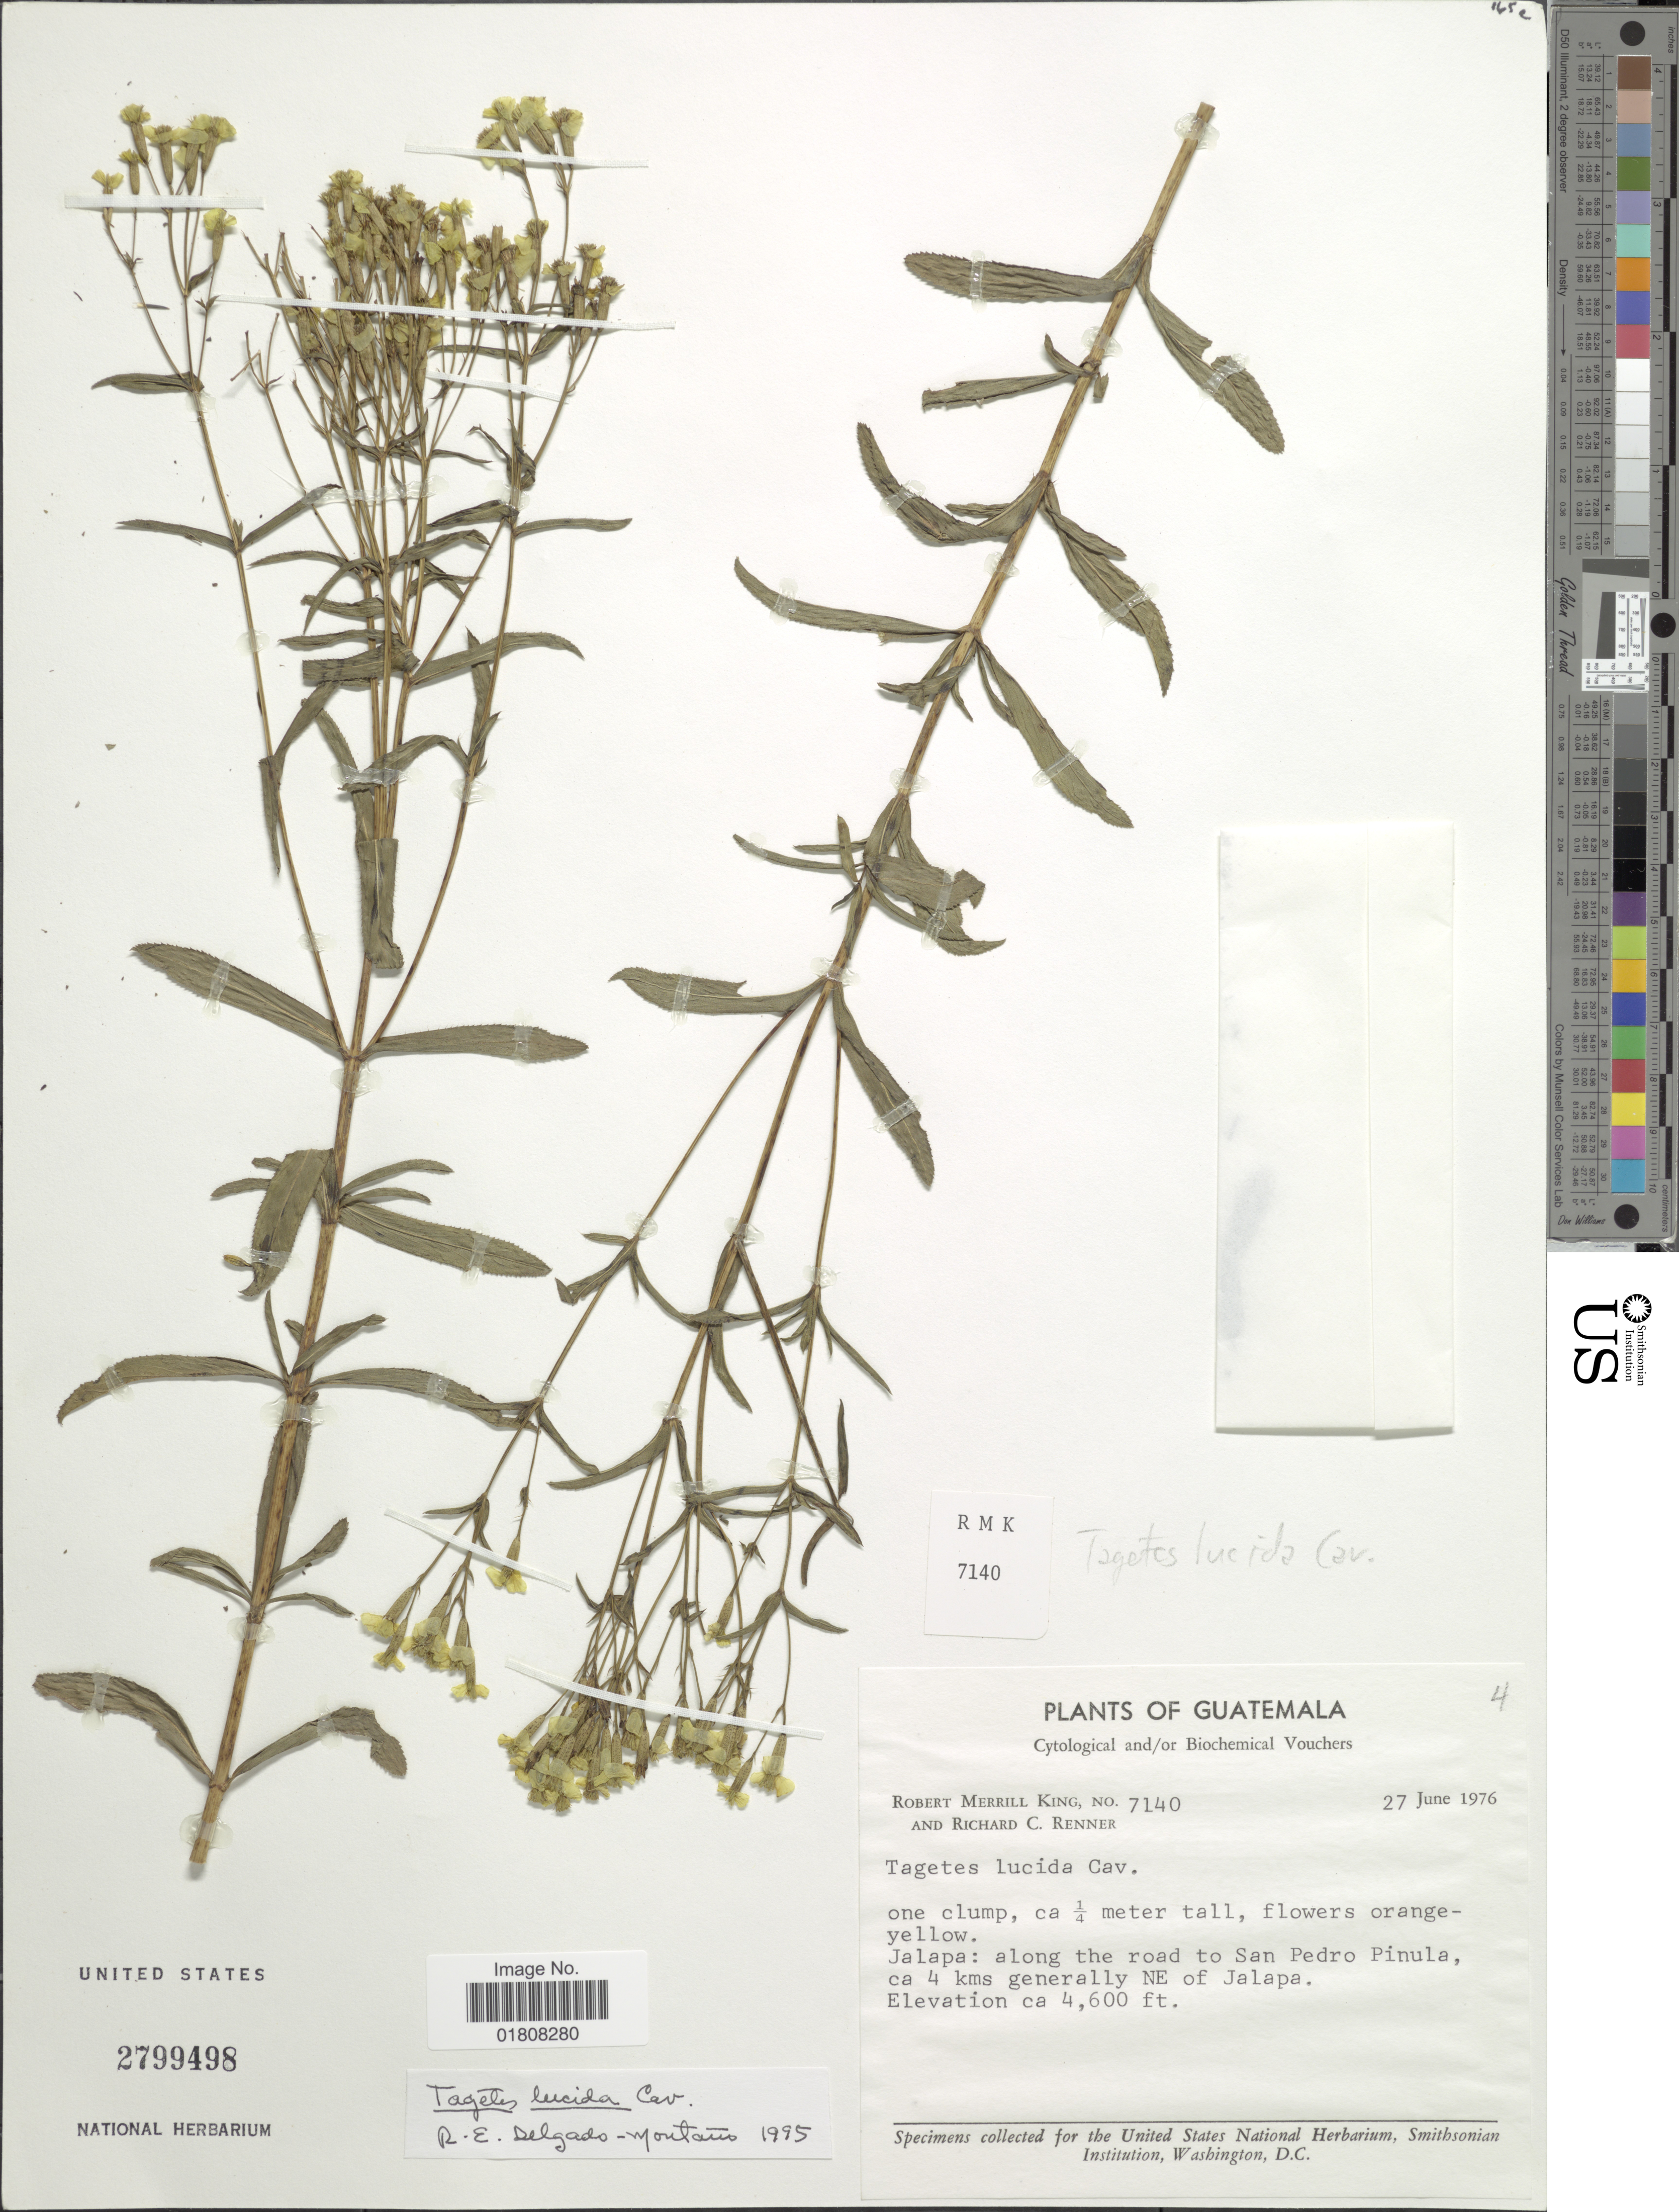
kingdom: Plantae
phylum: Tracheophyta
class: Magnoliopsida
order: Asterales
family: Asteraceae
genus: Tagetes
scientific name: Tagetes lucida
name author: Cav.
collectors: R. M. King & R. C. Renner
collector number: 7140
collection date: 1976-06-27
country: Guatemala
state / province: Jalapa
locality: Along the road to San Pedro Pinula, ca 4 kms generally NE of Jalapa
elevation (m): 1402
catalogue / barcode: US 2799498